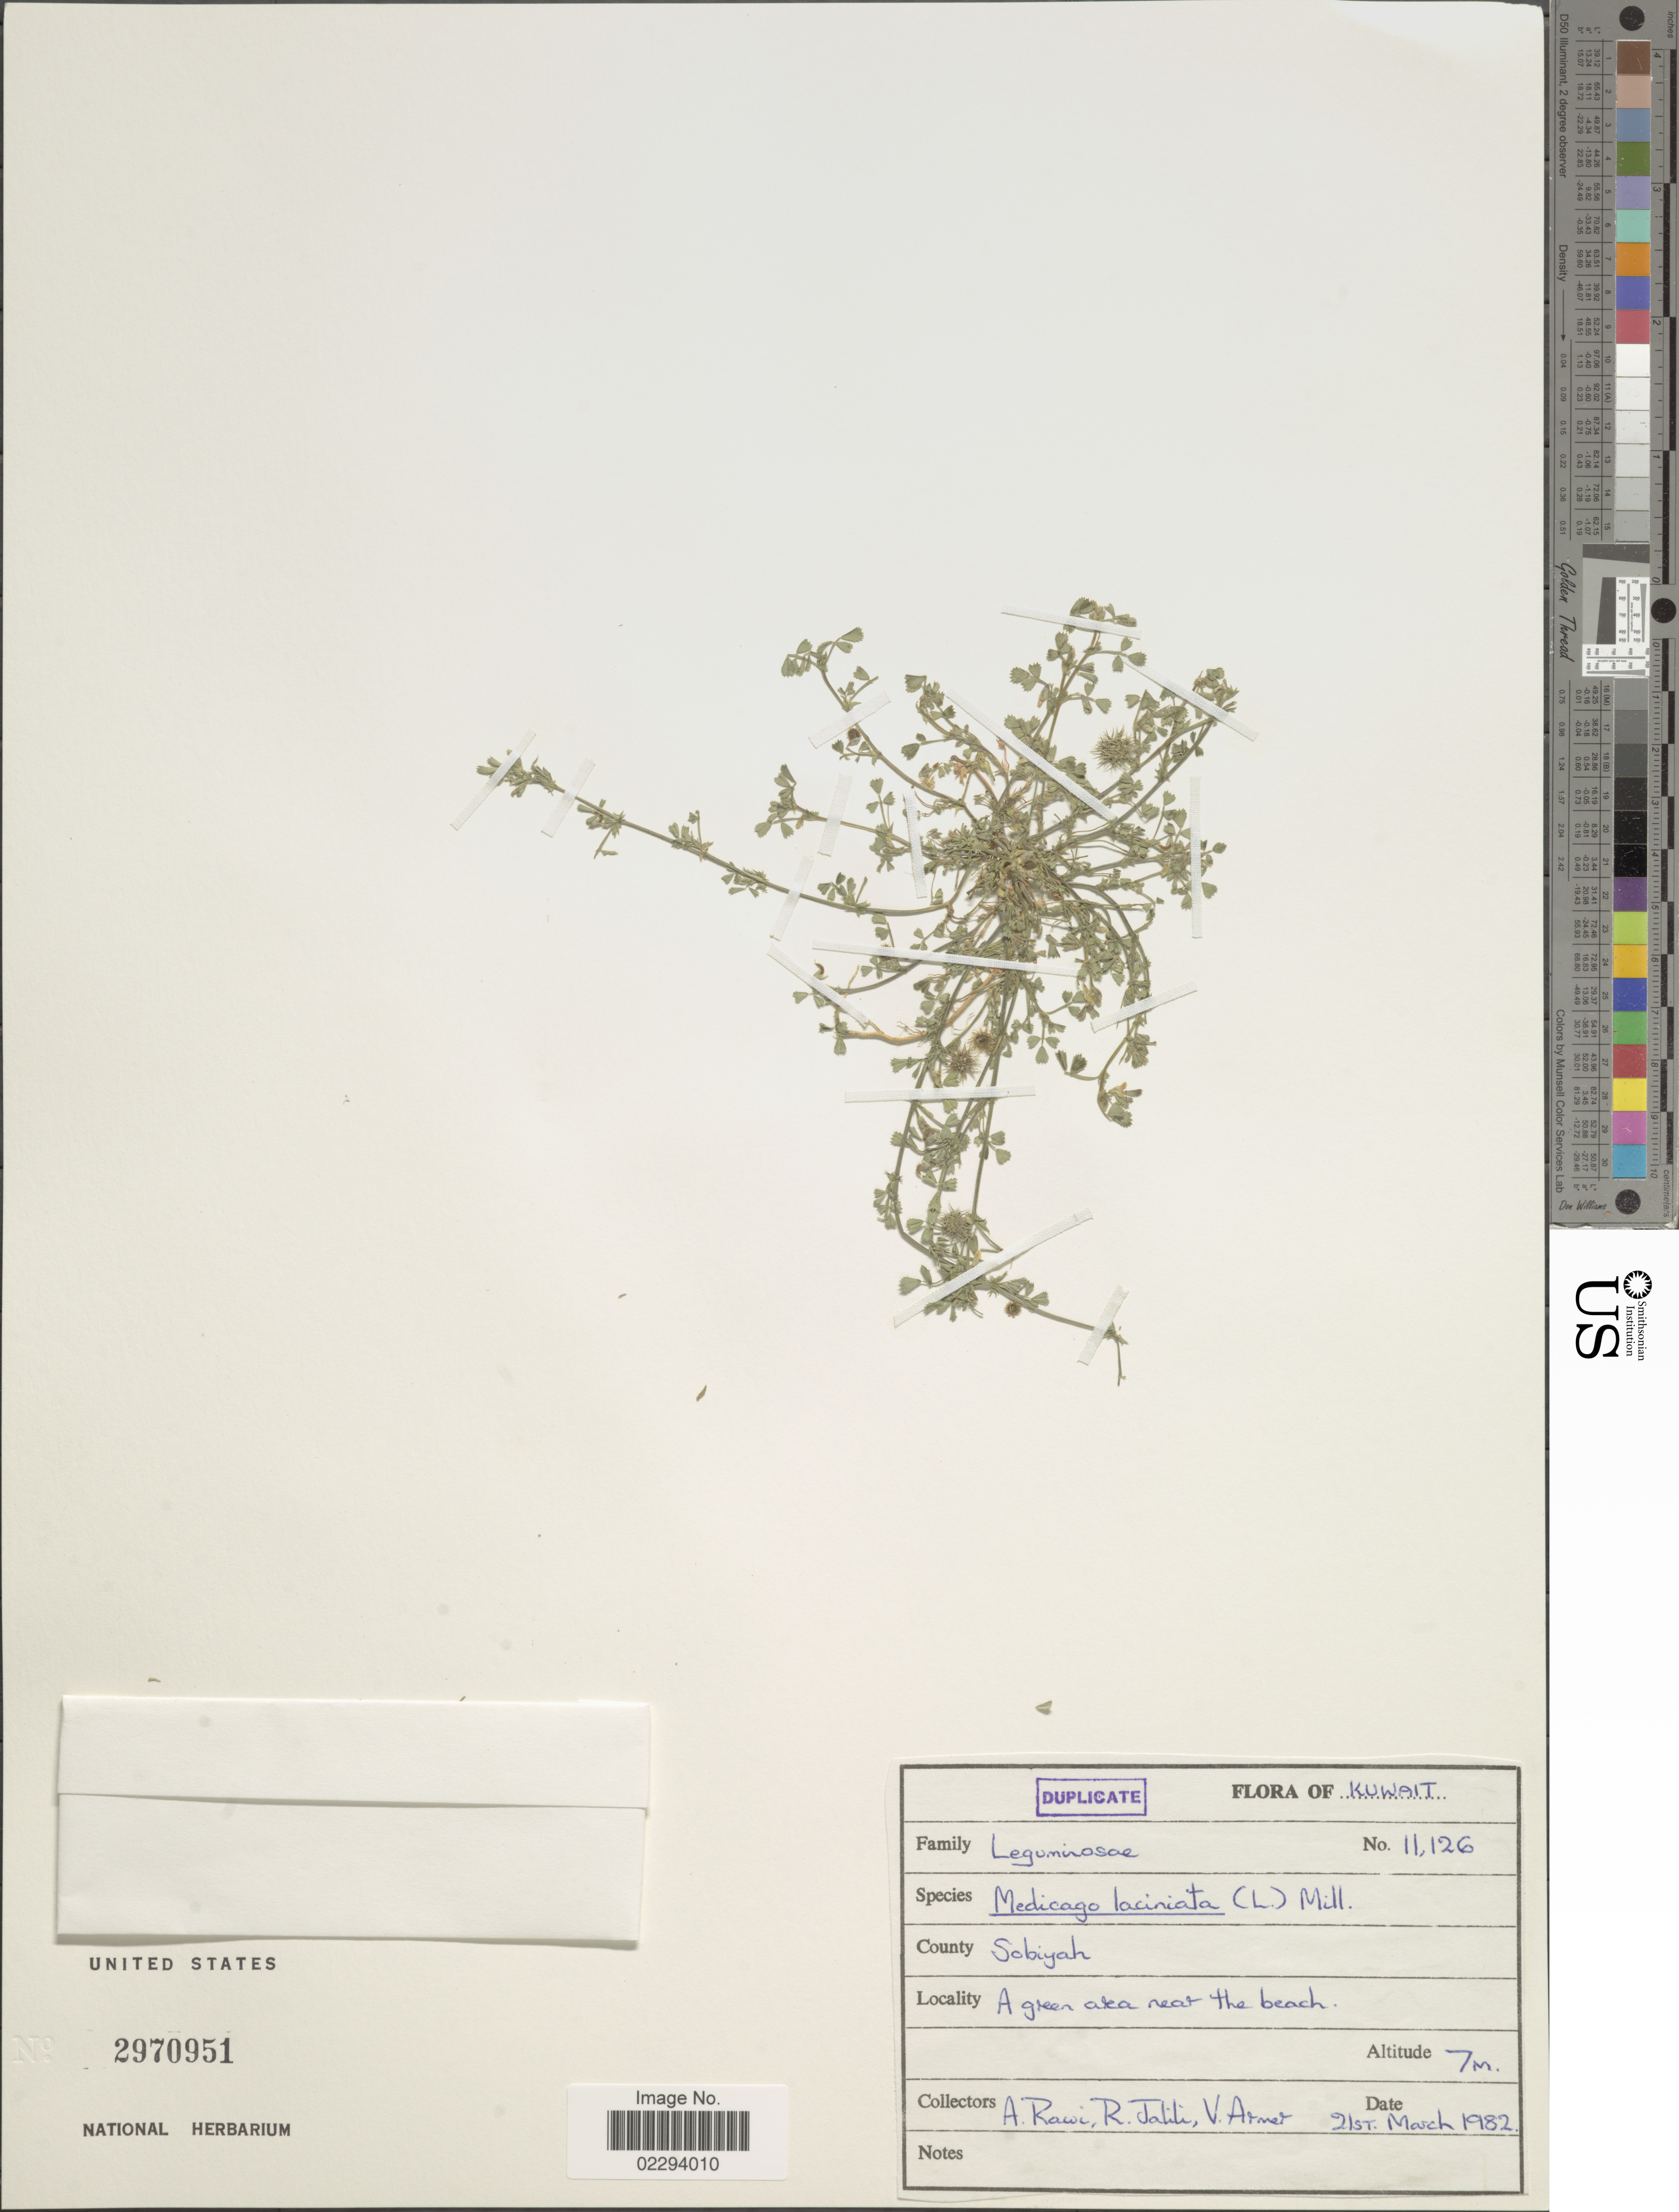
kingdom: Plantae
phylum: Tracheophyta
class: Magnoliopsida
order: Fabales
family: Fabaceae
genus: Medicago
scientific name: Medicago laciniata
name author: (L.) Mill.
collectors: A. Rawi, R. Jalili & V. Armet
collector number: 11126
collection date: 1982-03-21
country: Kuwait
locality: Sobiyah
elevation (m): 7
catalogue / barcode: US 2970951